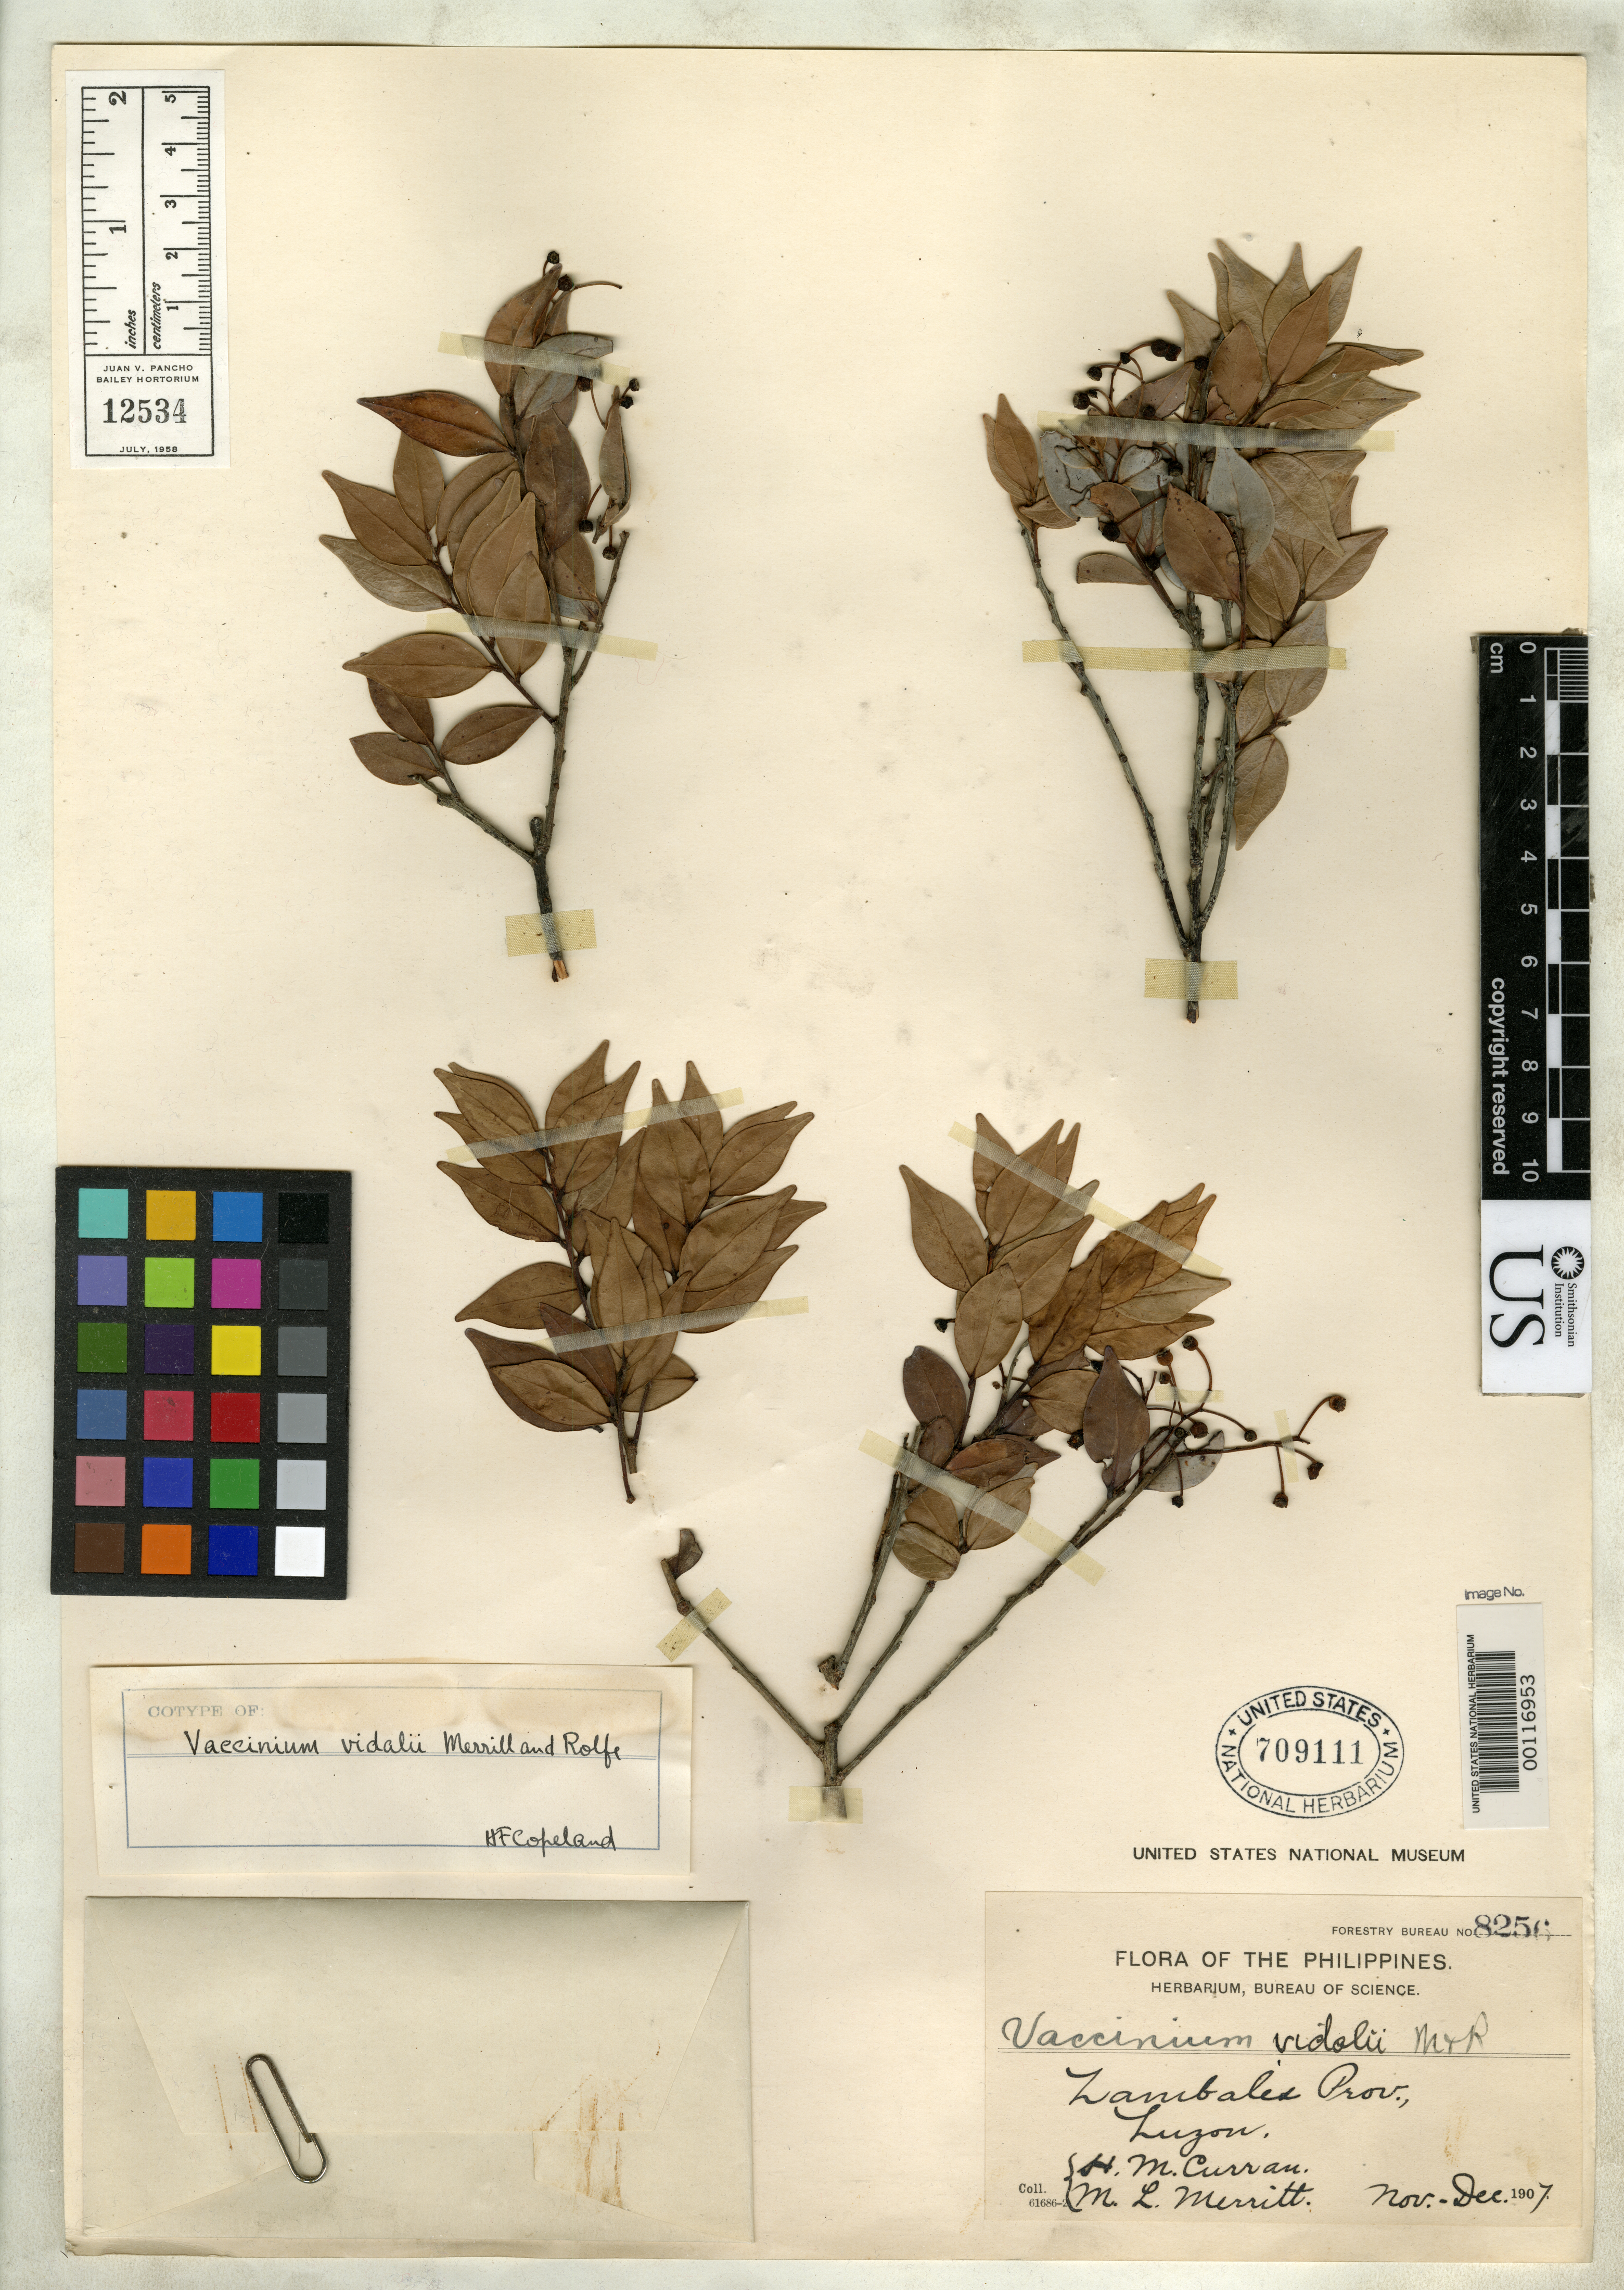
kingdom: Plantae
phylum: Tracheophyta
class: Magnoliopsida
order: Ericales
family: Ericaceae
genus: Vaccinium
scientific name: Vaccinium vidalii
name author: Merr. & Rolfe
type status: Isosyntype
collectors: H. M. Curran & M. L. Merritt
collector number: Bur. Sci. 8256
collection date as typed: Dec 1907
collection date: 1907-12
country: Philippines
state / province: Central Luzon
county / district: Zambales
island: Luzon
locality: Mount Tapulao.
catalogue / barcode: US 709111